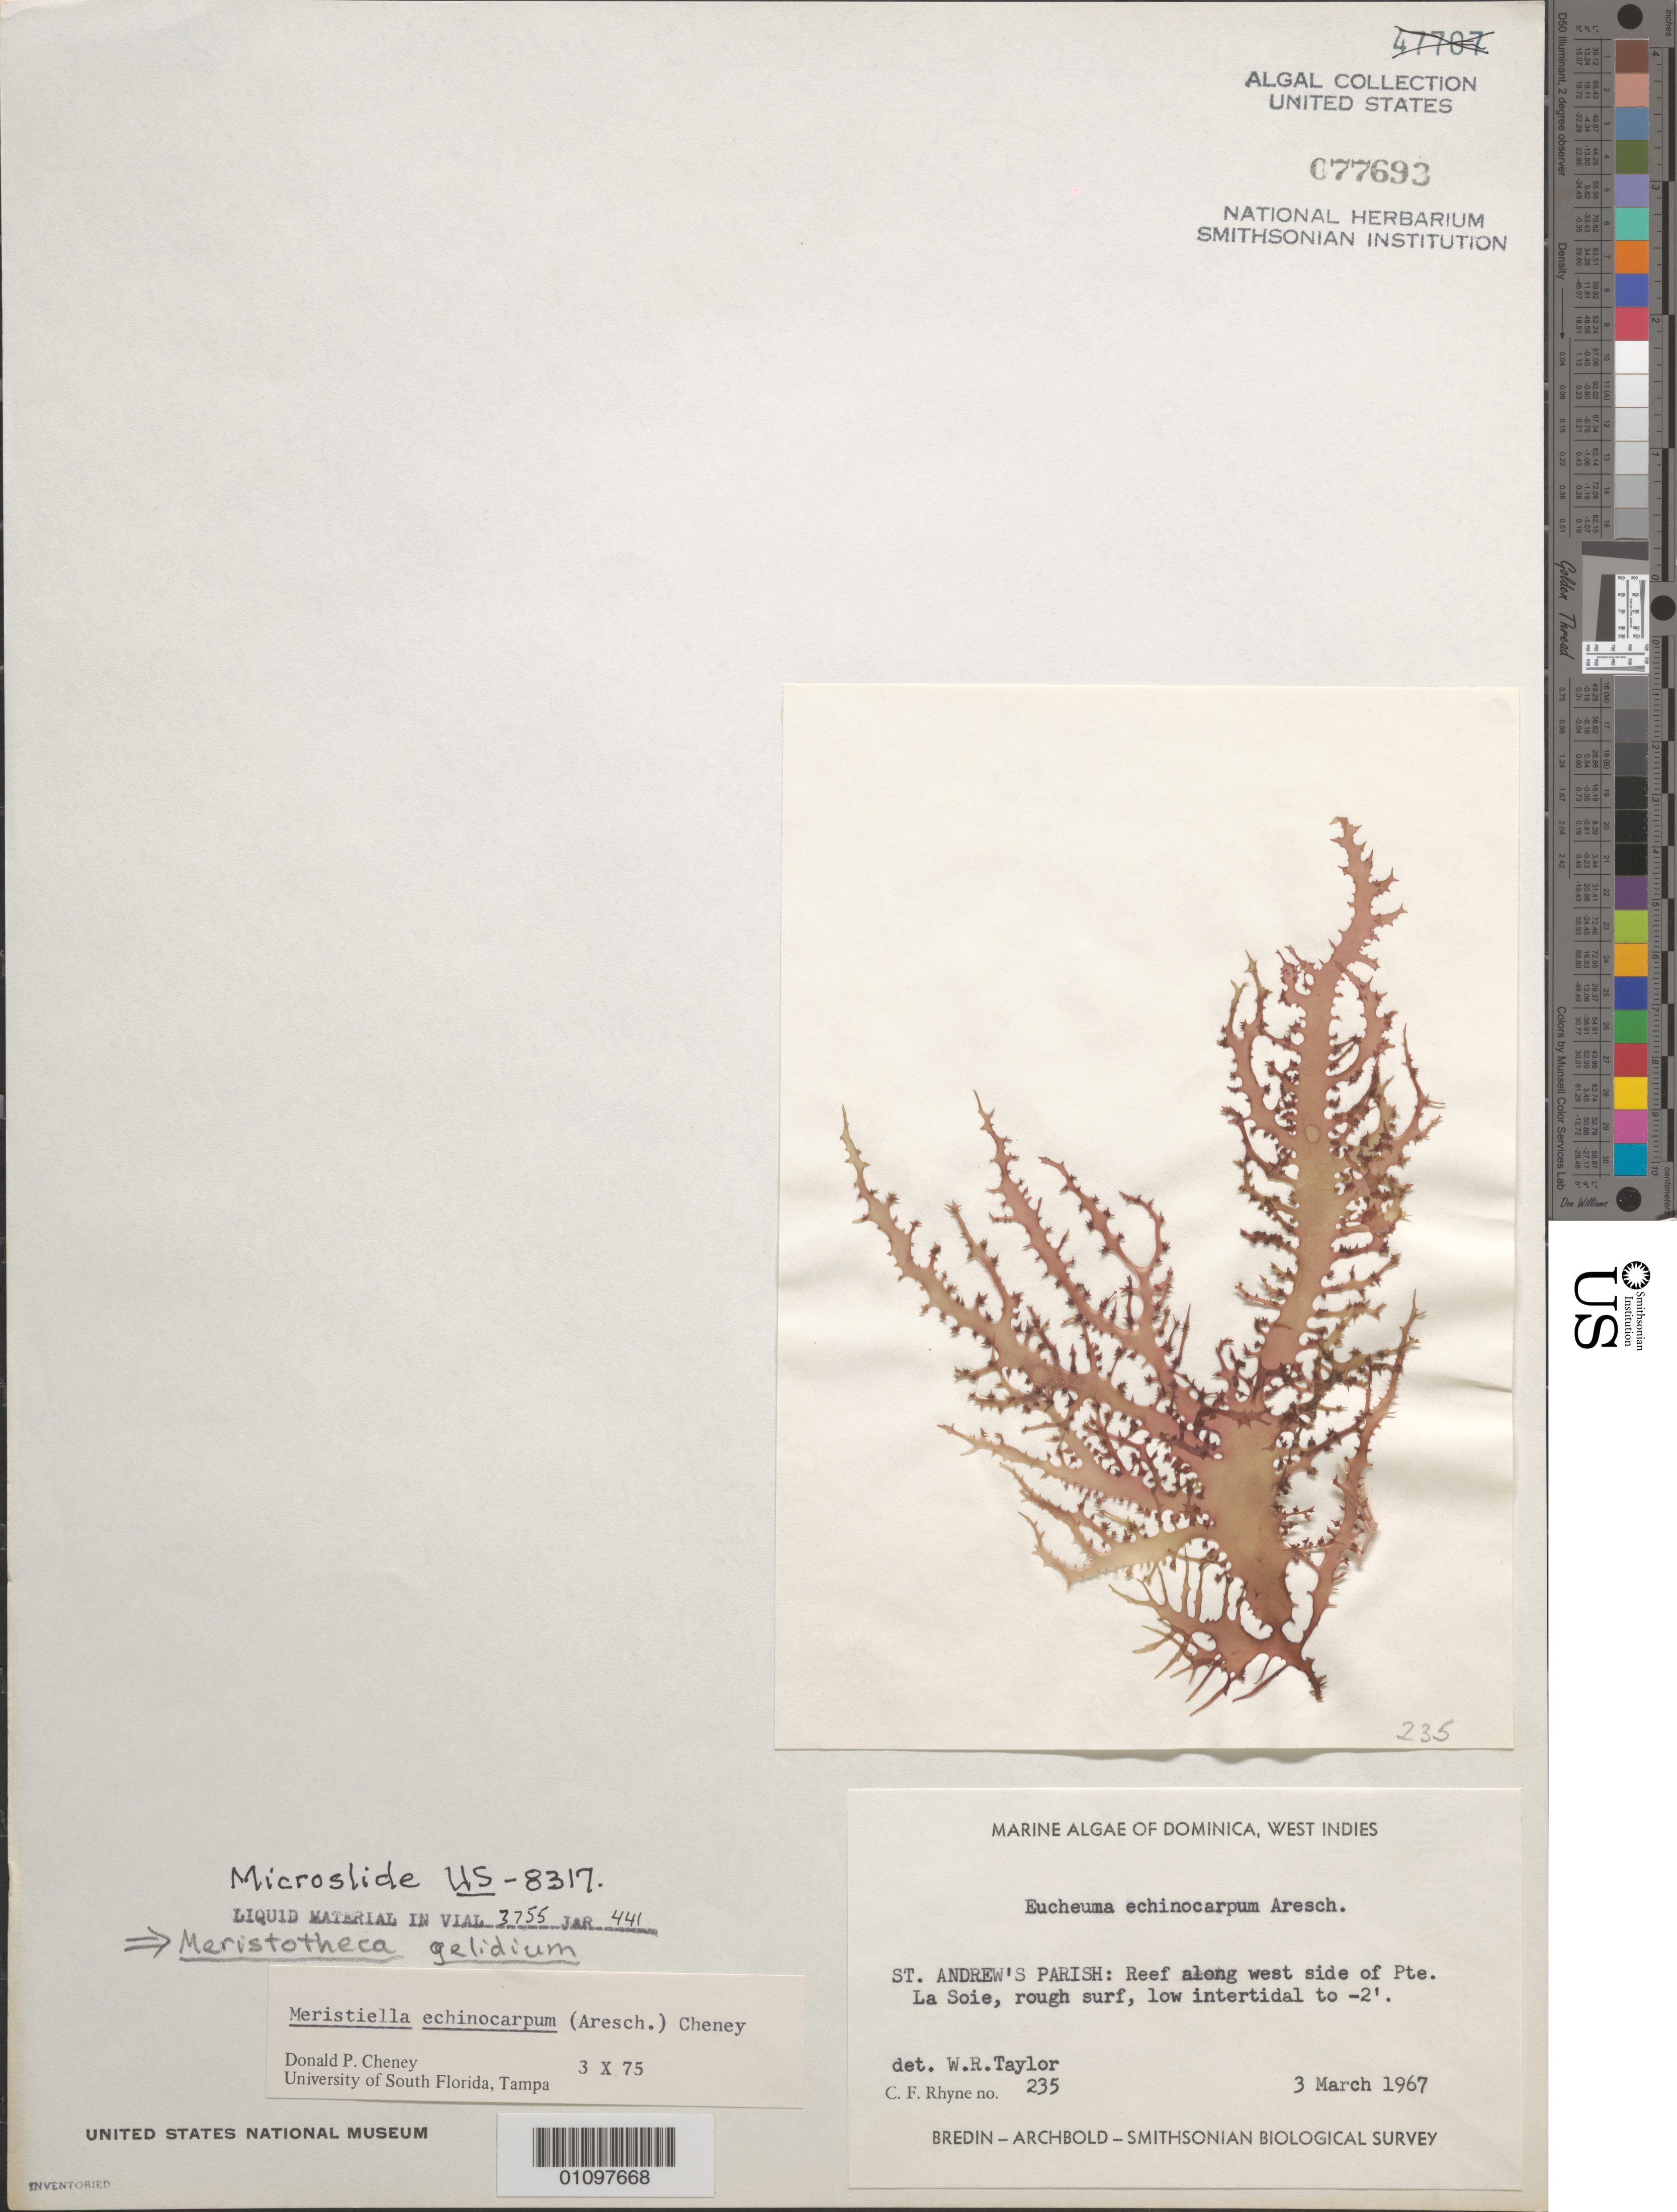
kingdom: Plantae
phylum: Rhodophyta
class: Florideophyceae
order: Gigartinales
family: Solieriaceae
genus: Meristotheca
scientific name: Meristotheca gelidium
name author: (J. Agardh) E.J. Faye & Masuda in E.J. Faye et al.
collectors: C. Rhyne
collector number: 235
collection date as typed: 03 Mar 1967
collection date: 1967-03-03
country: Dominica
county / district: St. Andrew's Parish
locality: Pointe La Soie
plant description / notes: Bredin-Archbold-Smithsonian Biological Survey, as Eucheuma echinocarpum Aresch.; det. by D.P. Cheney as Meristiella echinocarpum; genus unpublished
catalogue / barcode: US 77693